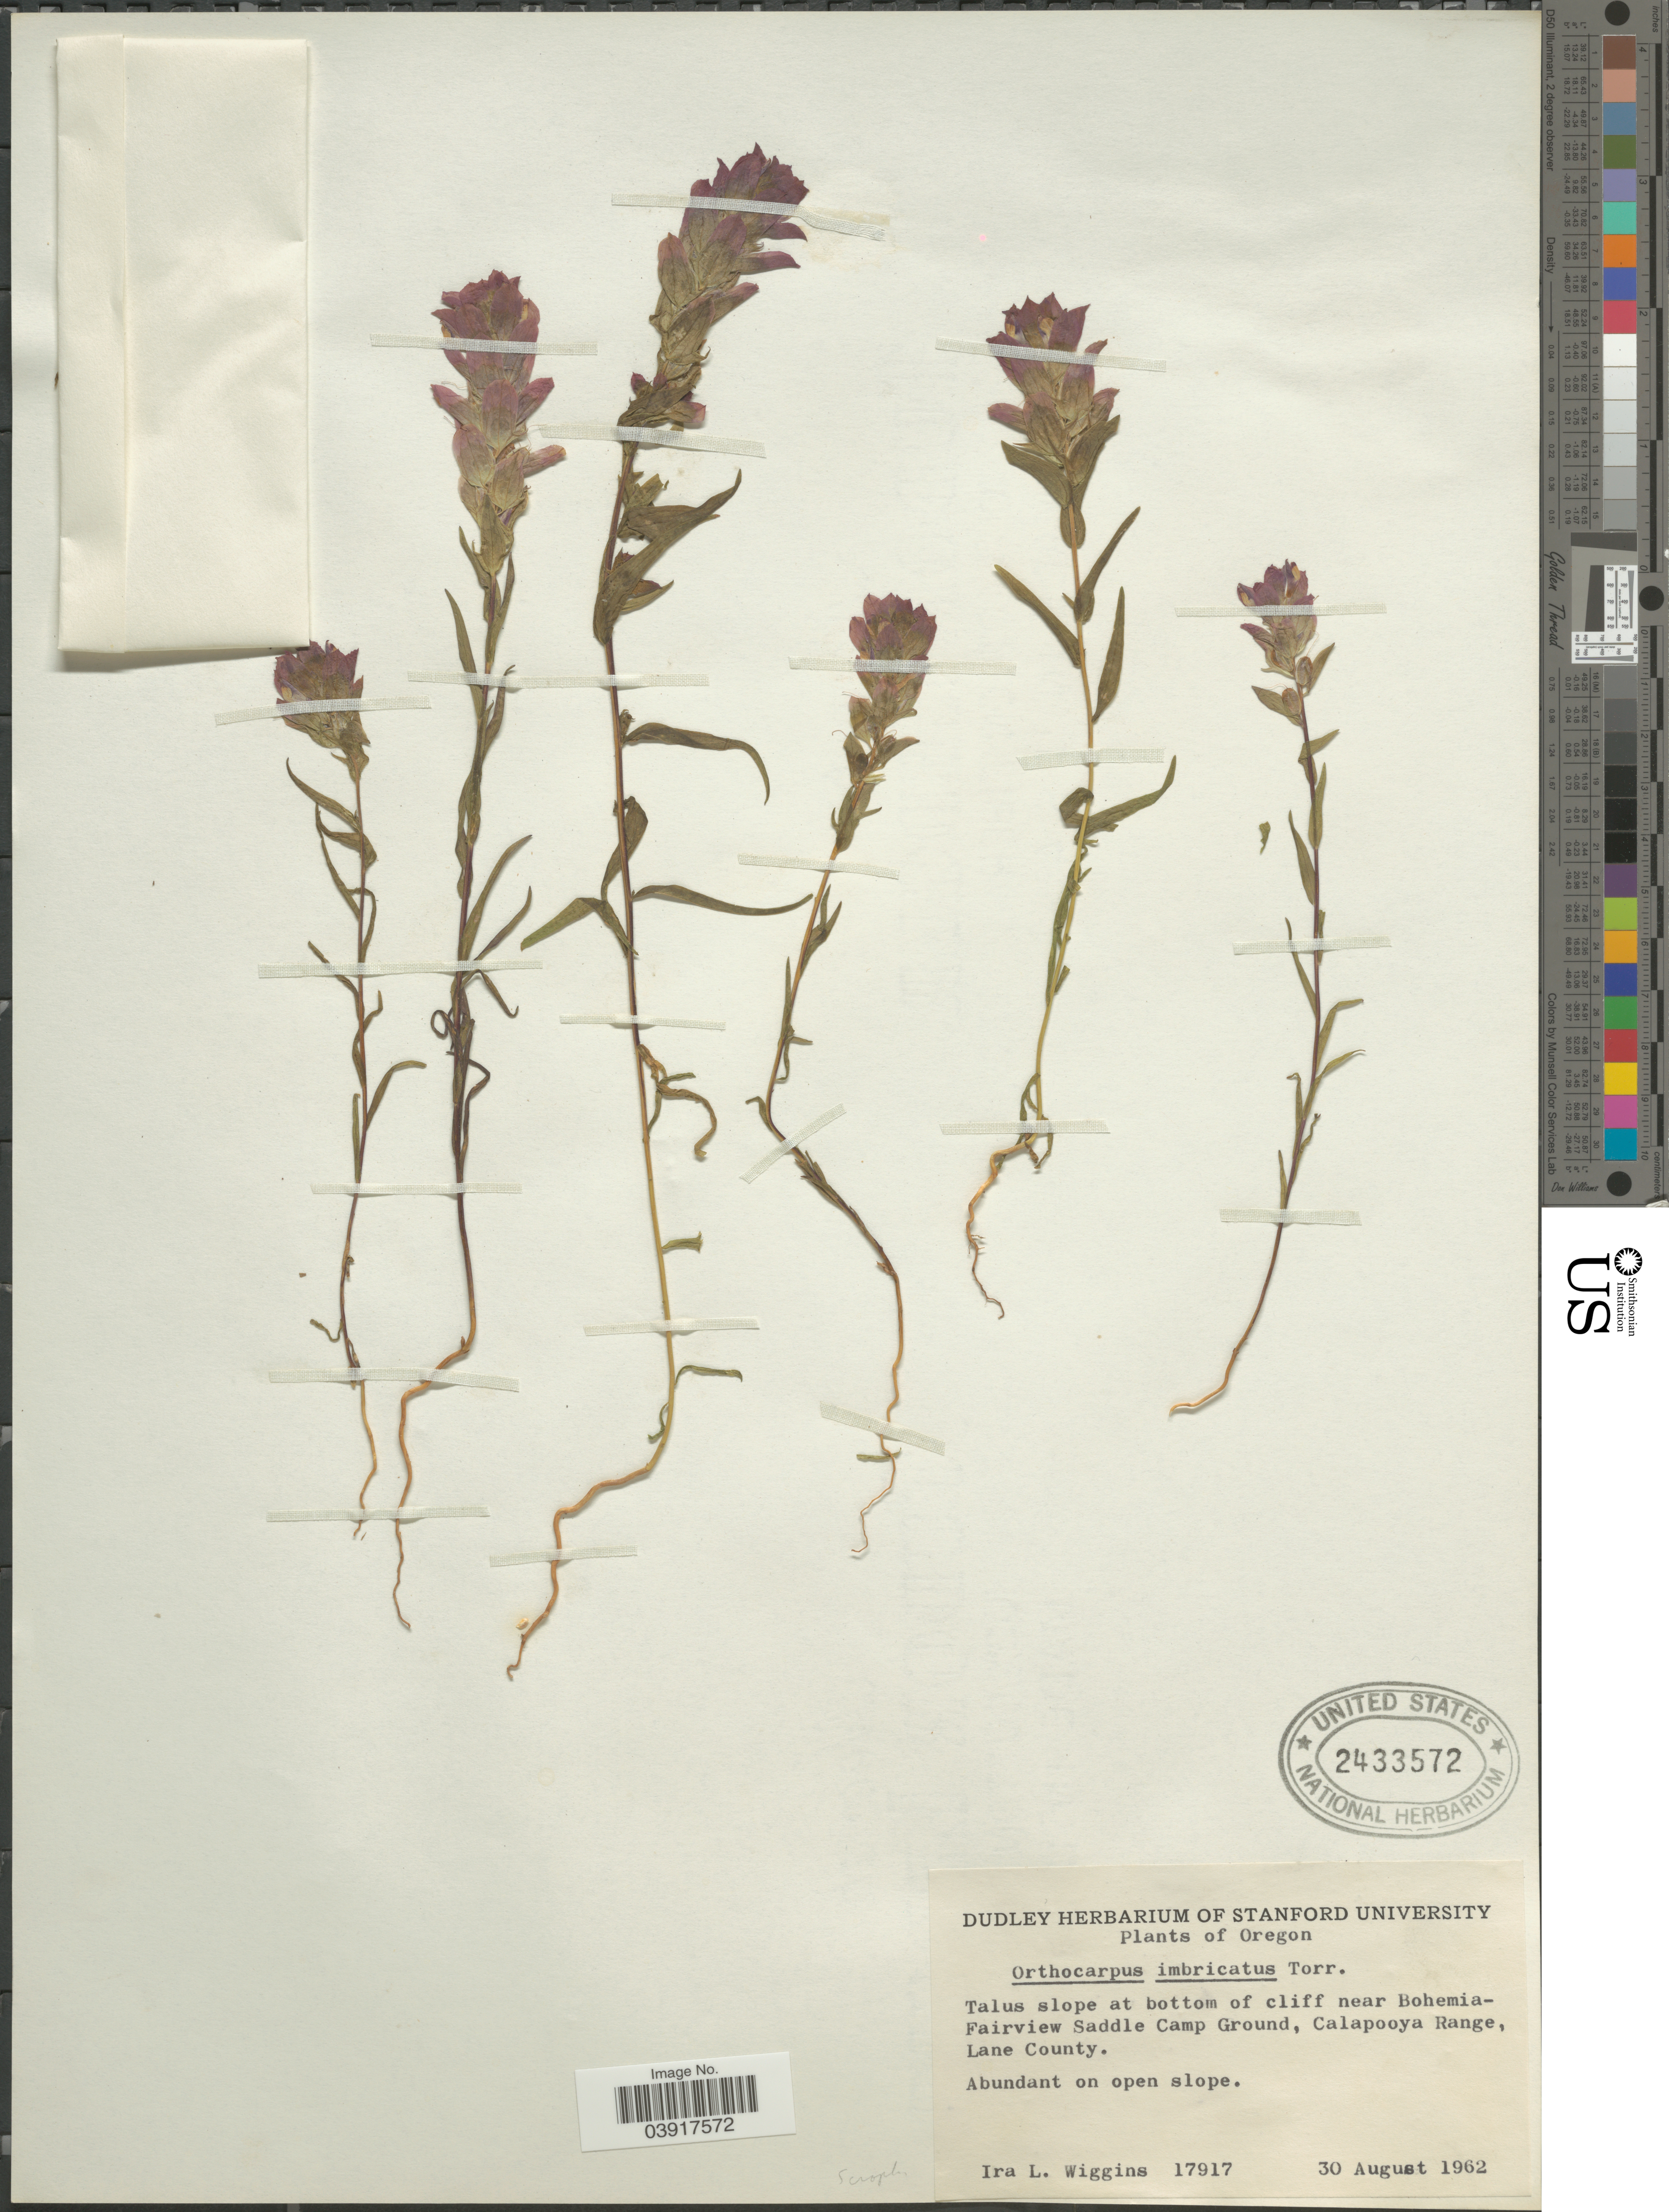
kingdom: Plantae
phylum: Tracheophyta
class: Magnoliopsida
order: Lamiales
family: Orobanchaceae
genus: Orthocarpus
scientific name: Orthocarpus imbricatus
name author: Torr. ex S. Watson in C. King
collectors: I. L. Wiggins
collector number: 17917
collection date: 1962-08-30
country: United States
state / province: Oregon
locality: Near Bohemia-Fairview Saddle Camp Ground, Calapooya Range, Lane County.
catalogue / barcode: US 2433572